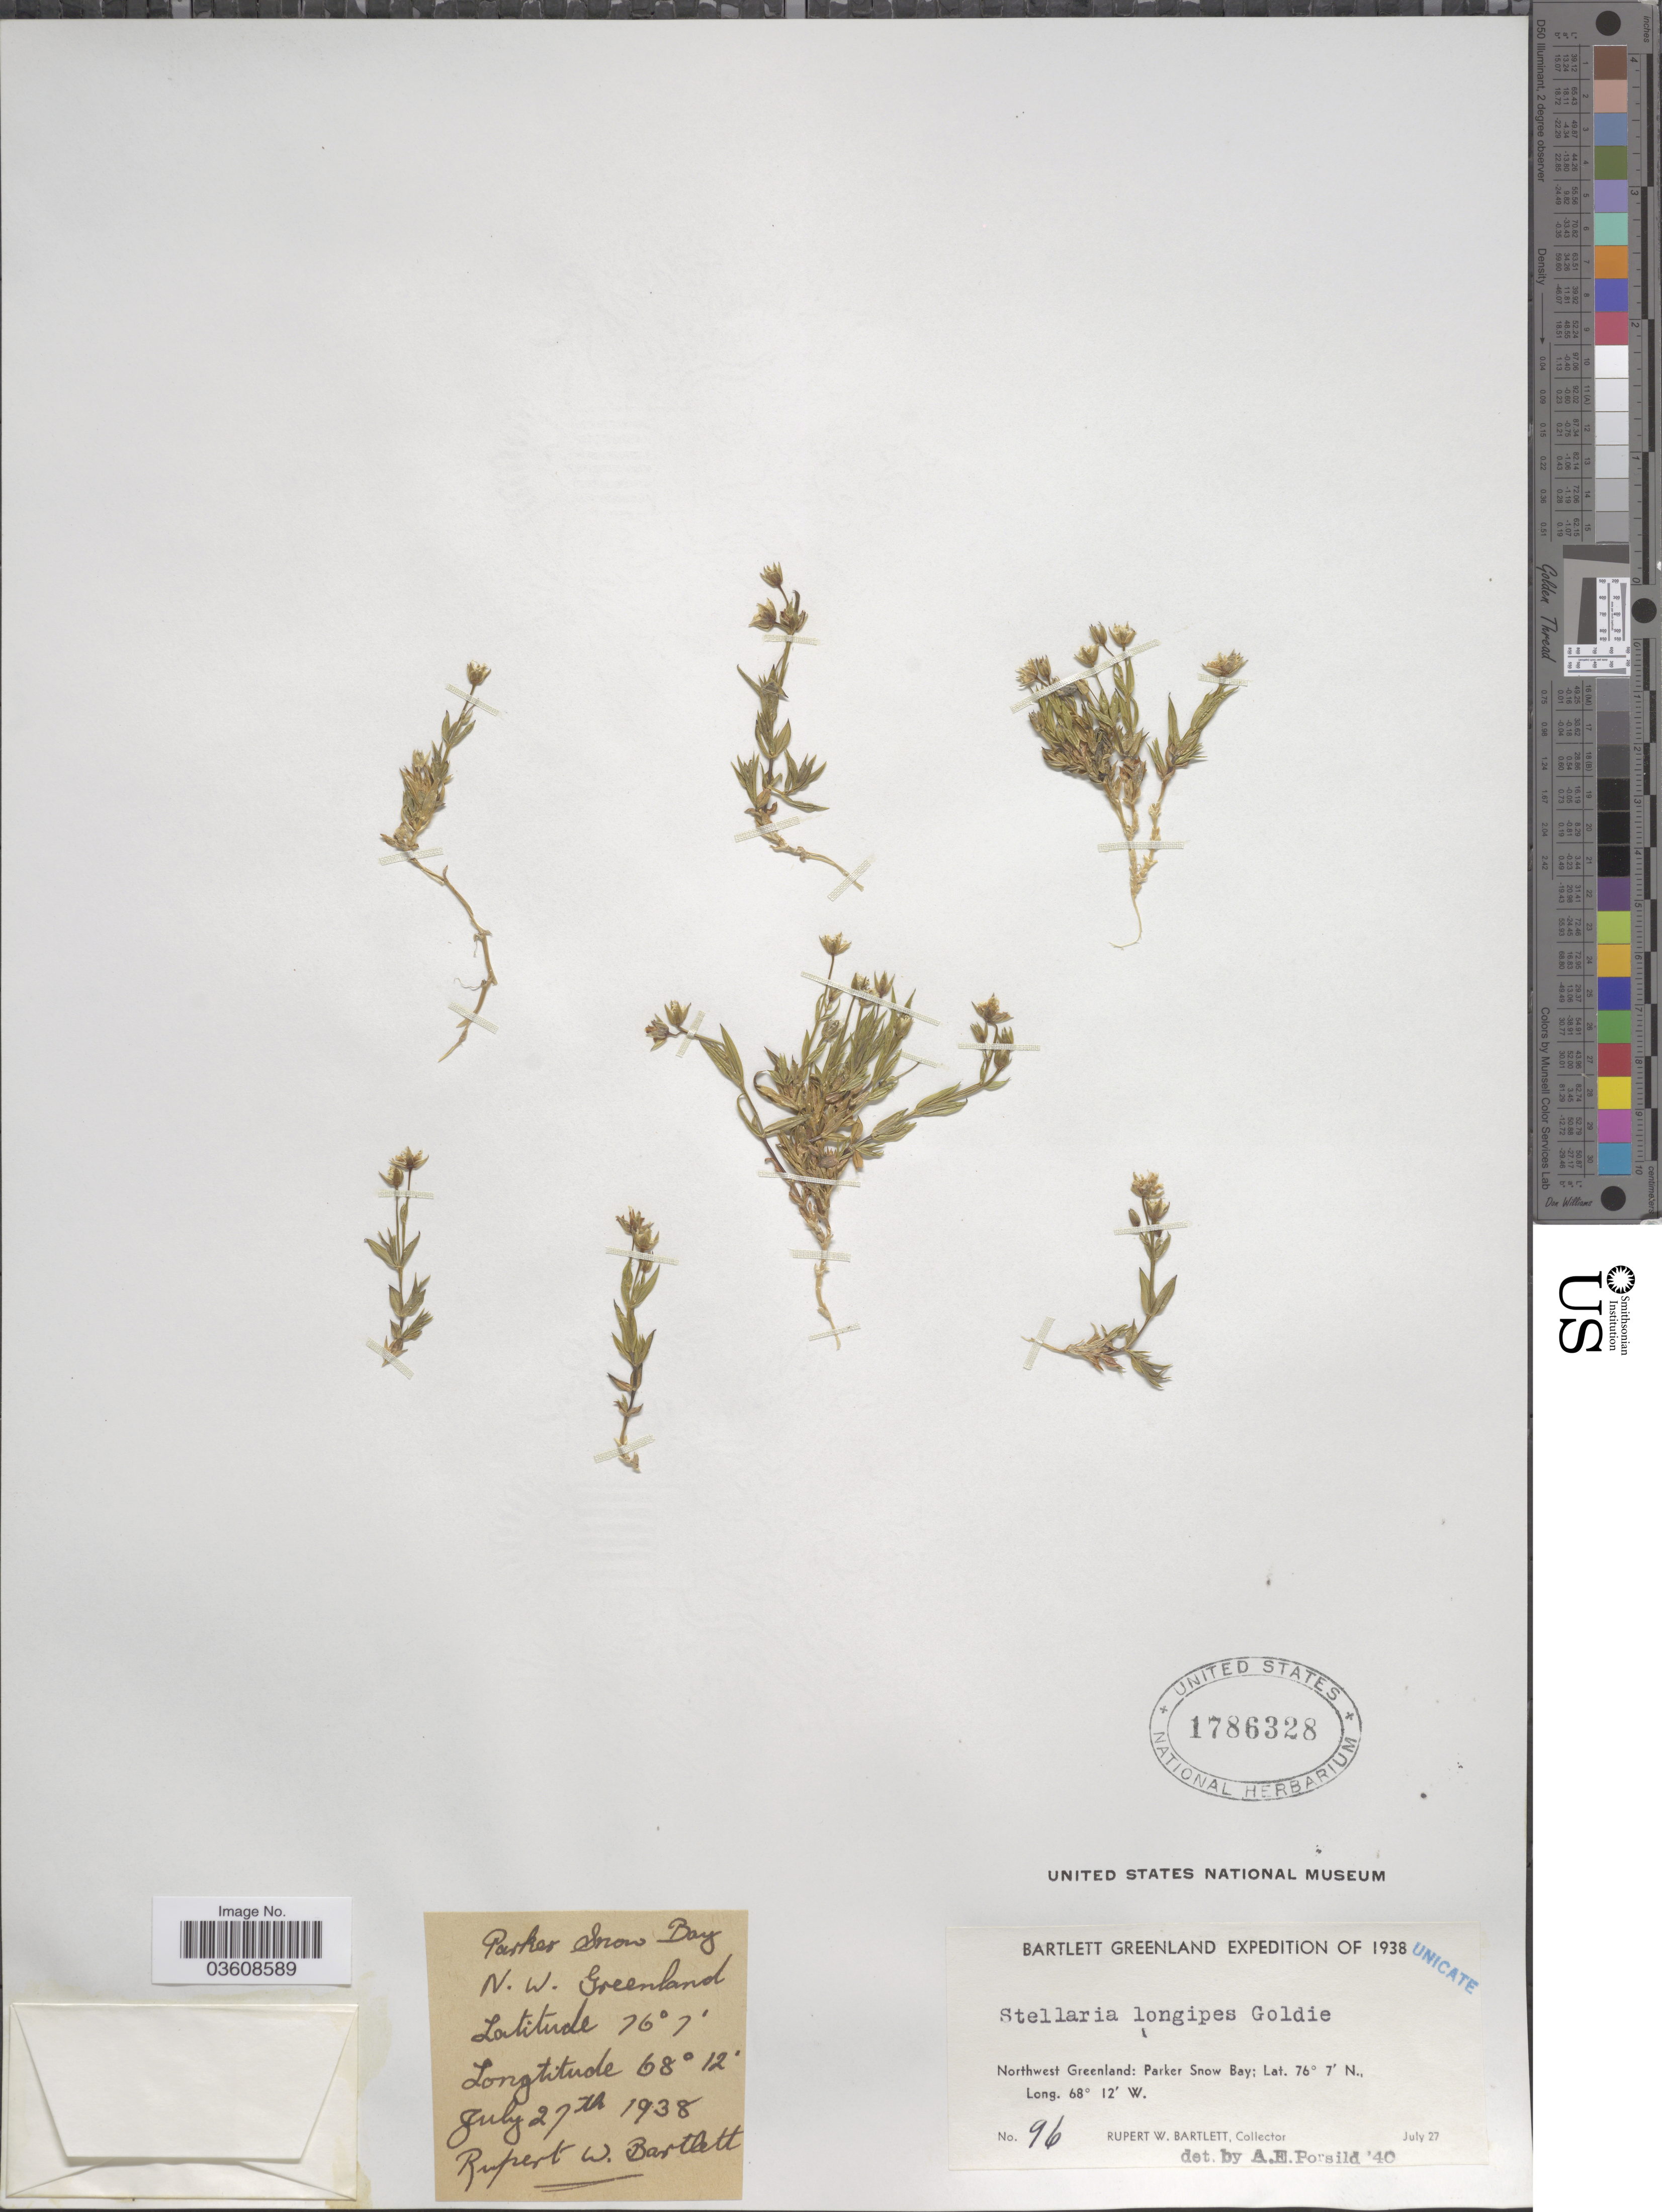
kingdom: Plantae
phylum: Tracheophyta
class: Magnoliopsida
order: Caryophyllales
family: Caryophyllaceae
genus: Stellaria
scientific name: Stellaria longipes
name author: Goldie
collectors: R. W. Bartlett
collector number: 96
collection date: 1938-07-27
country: Greenland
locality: Northwest Greenland: Parker Snow Bay.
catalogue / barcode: US 1786328